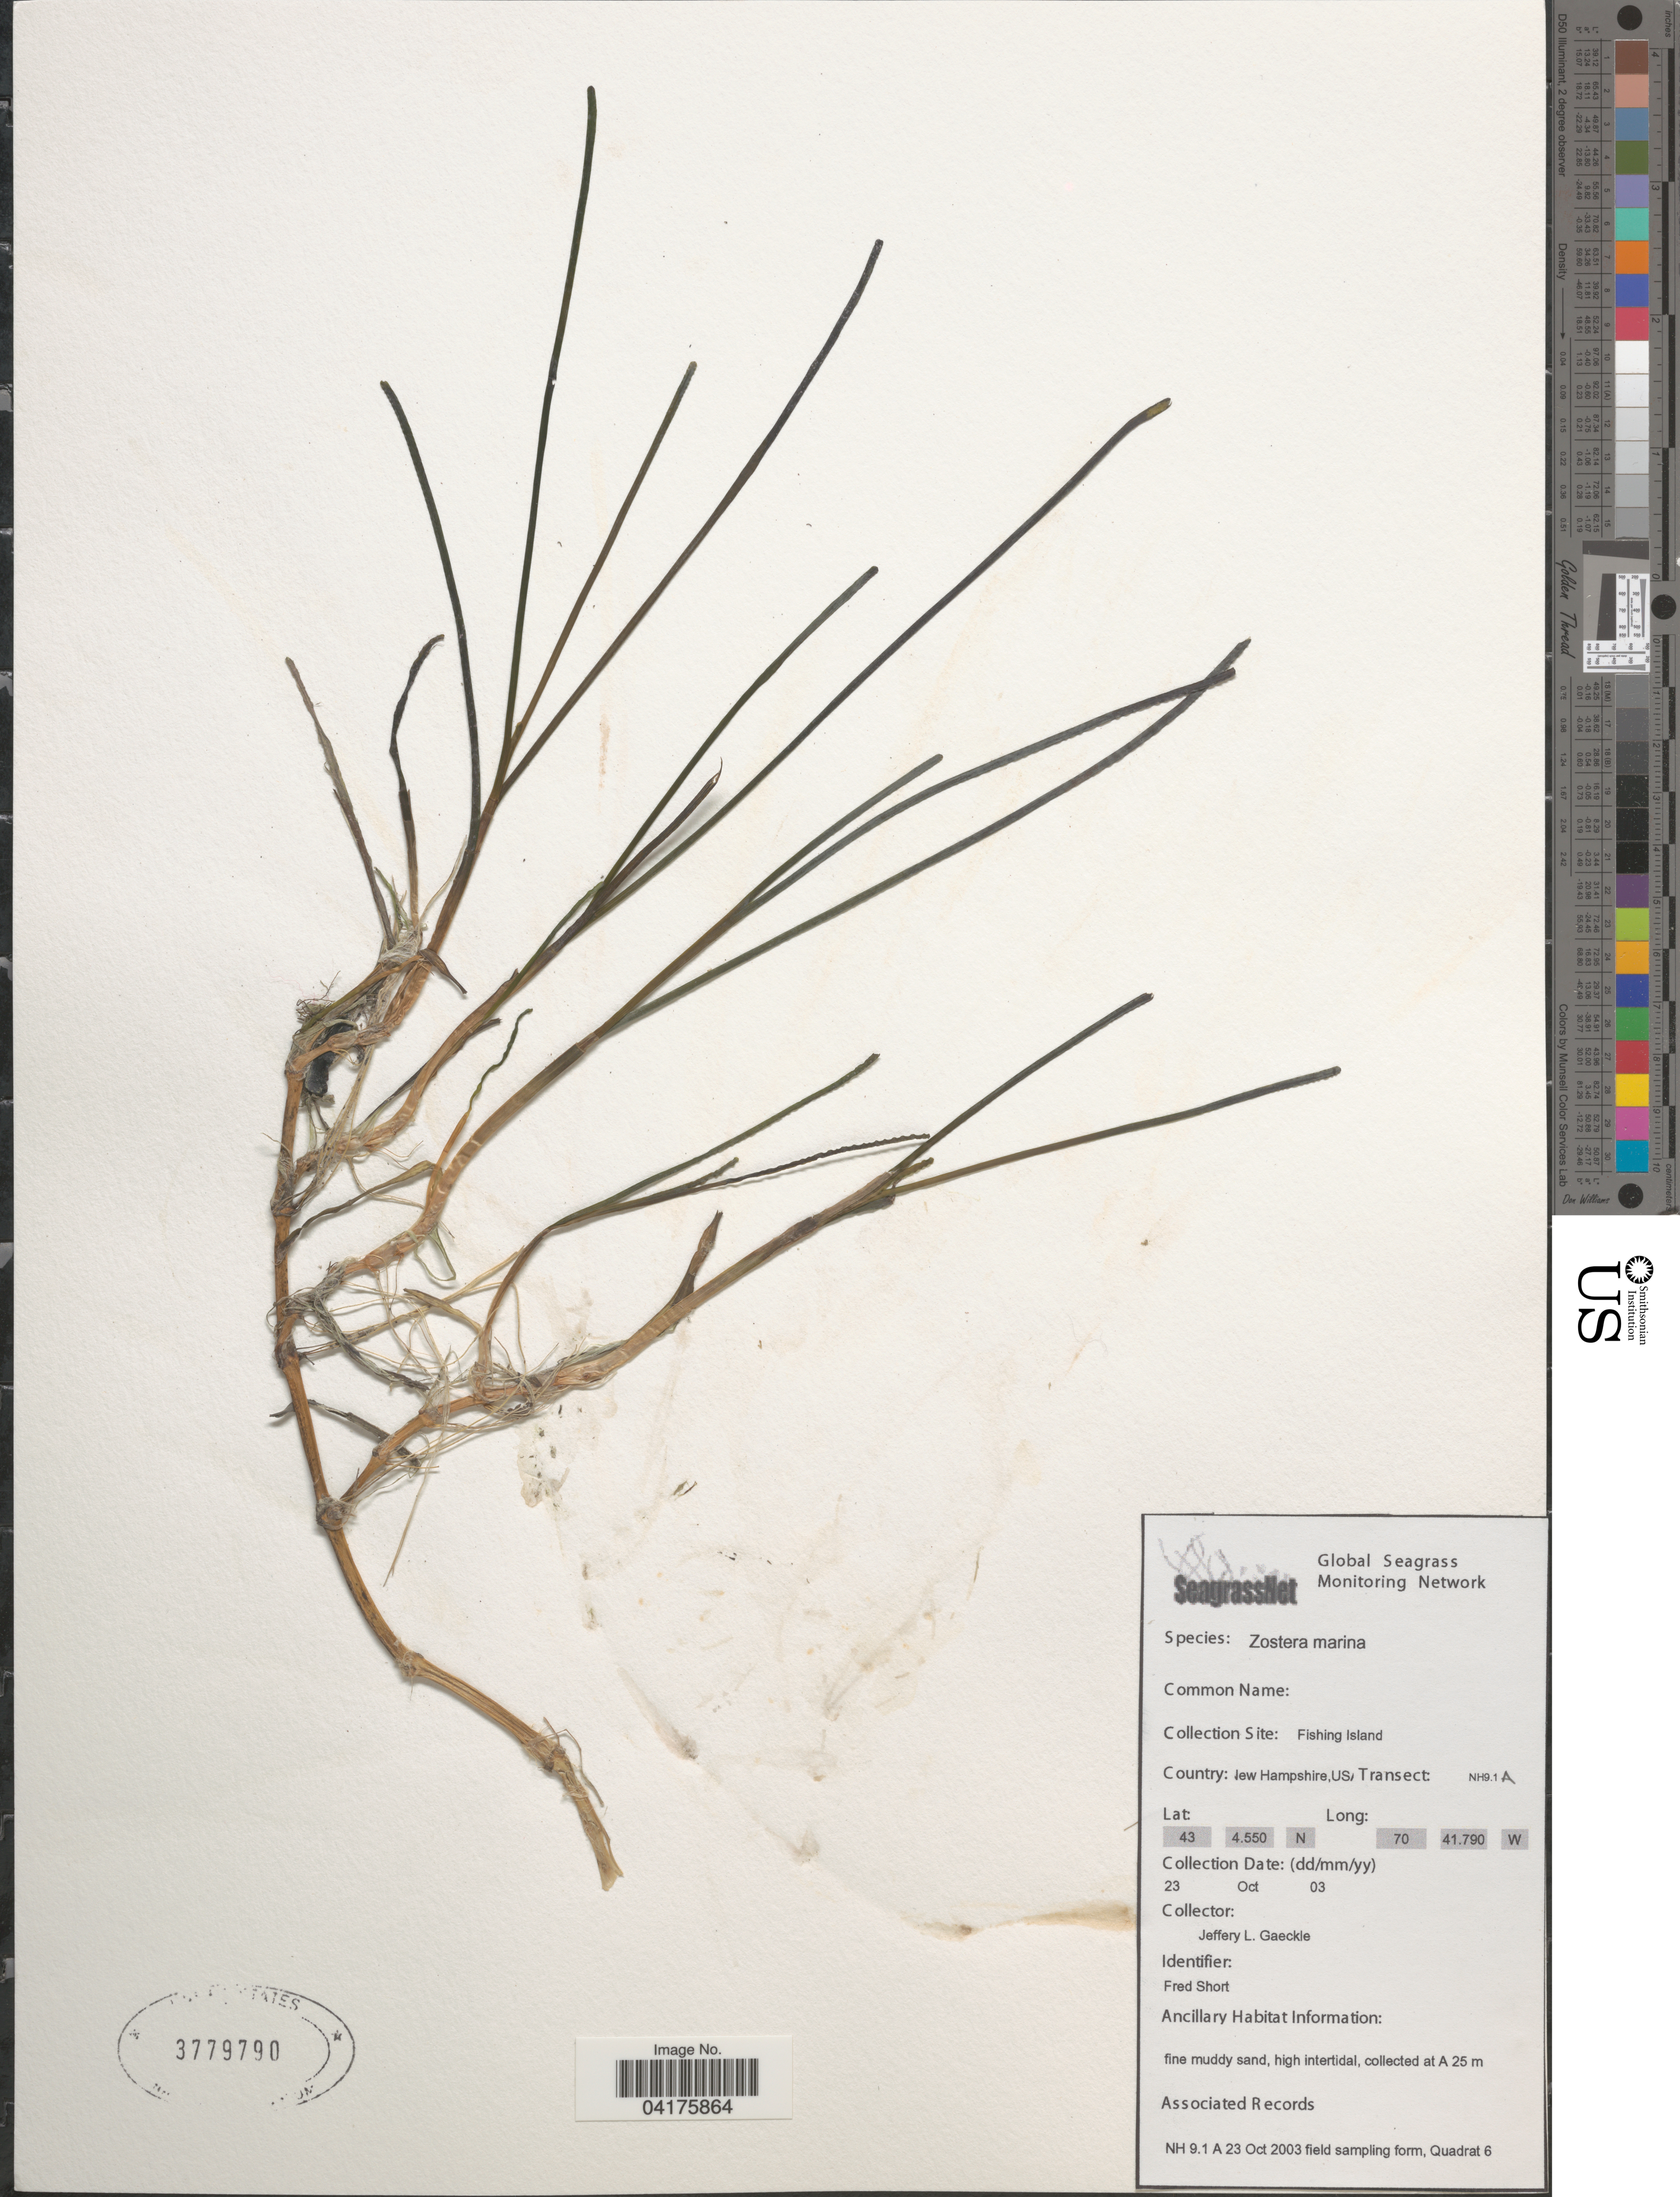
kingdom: Plantae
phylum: Tracheophyta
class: Liliopsida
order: Alismatales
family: Zosteraceae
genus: Zostera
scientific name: Zostera marina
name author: L.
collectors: J. Gaeckle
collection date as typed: Transcribed d/m/y: 23/10/3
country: United States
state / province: New Hampshire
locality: Fishing Island.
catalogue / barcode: US 3779790